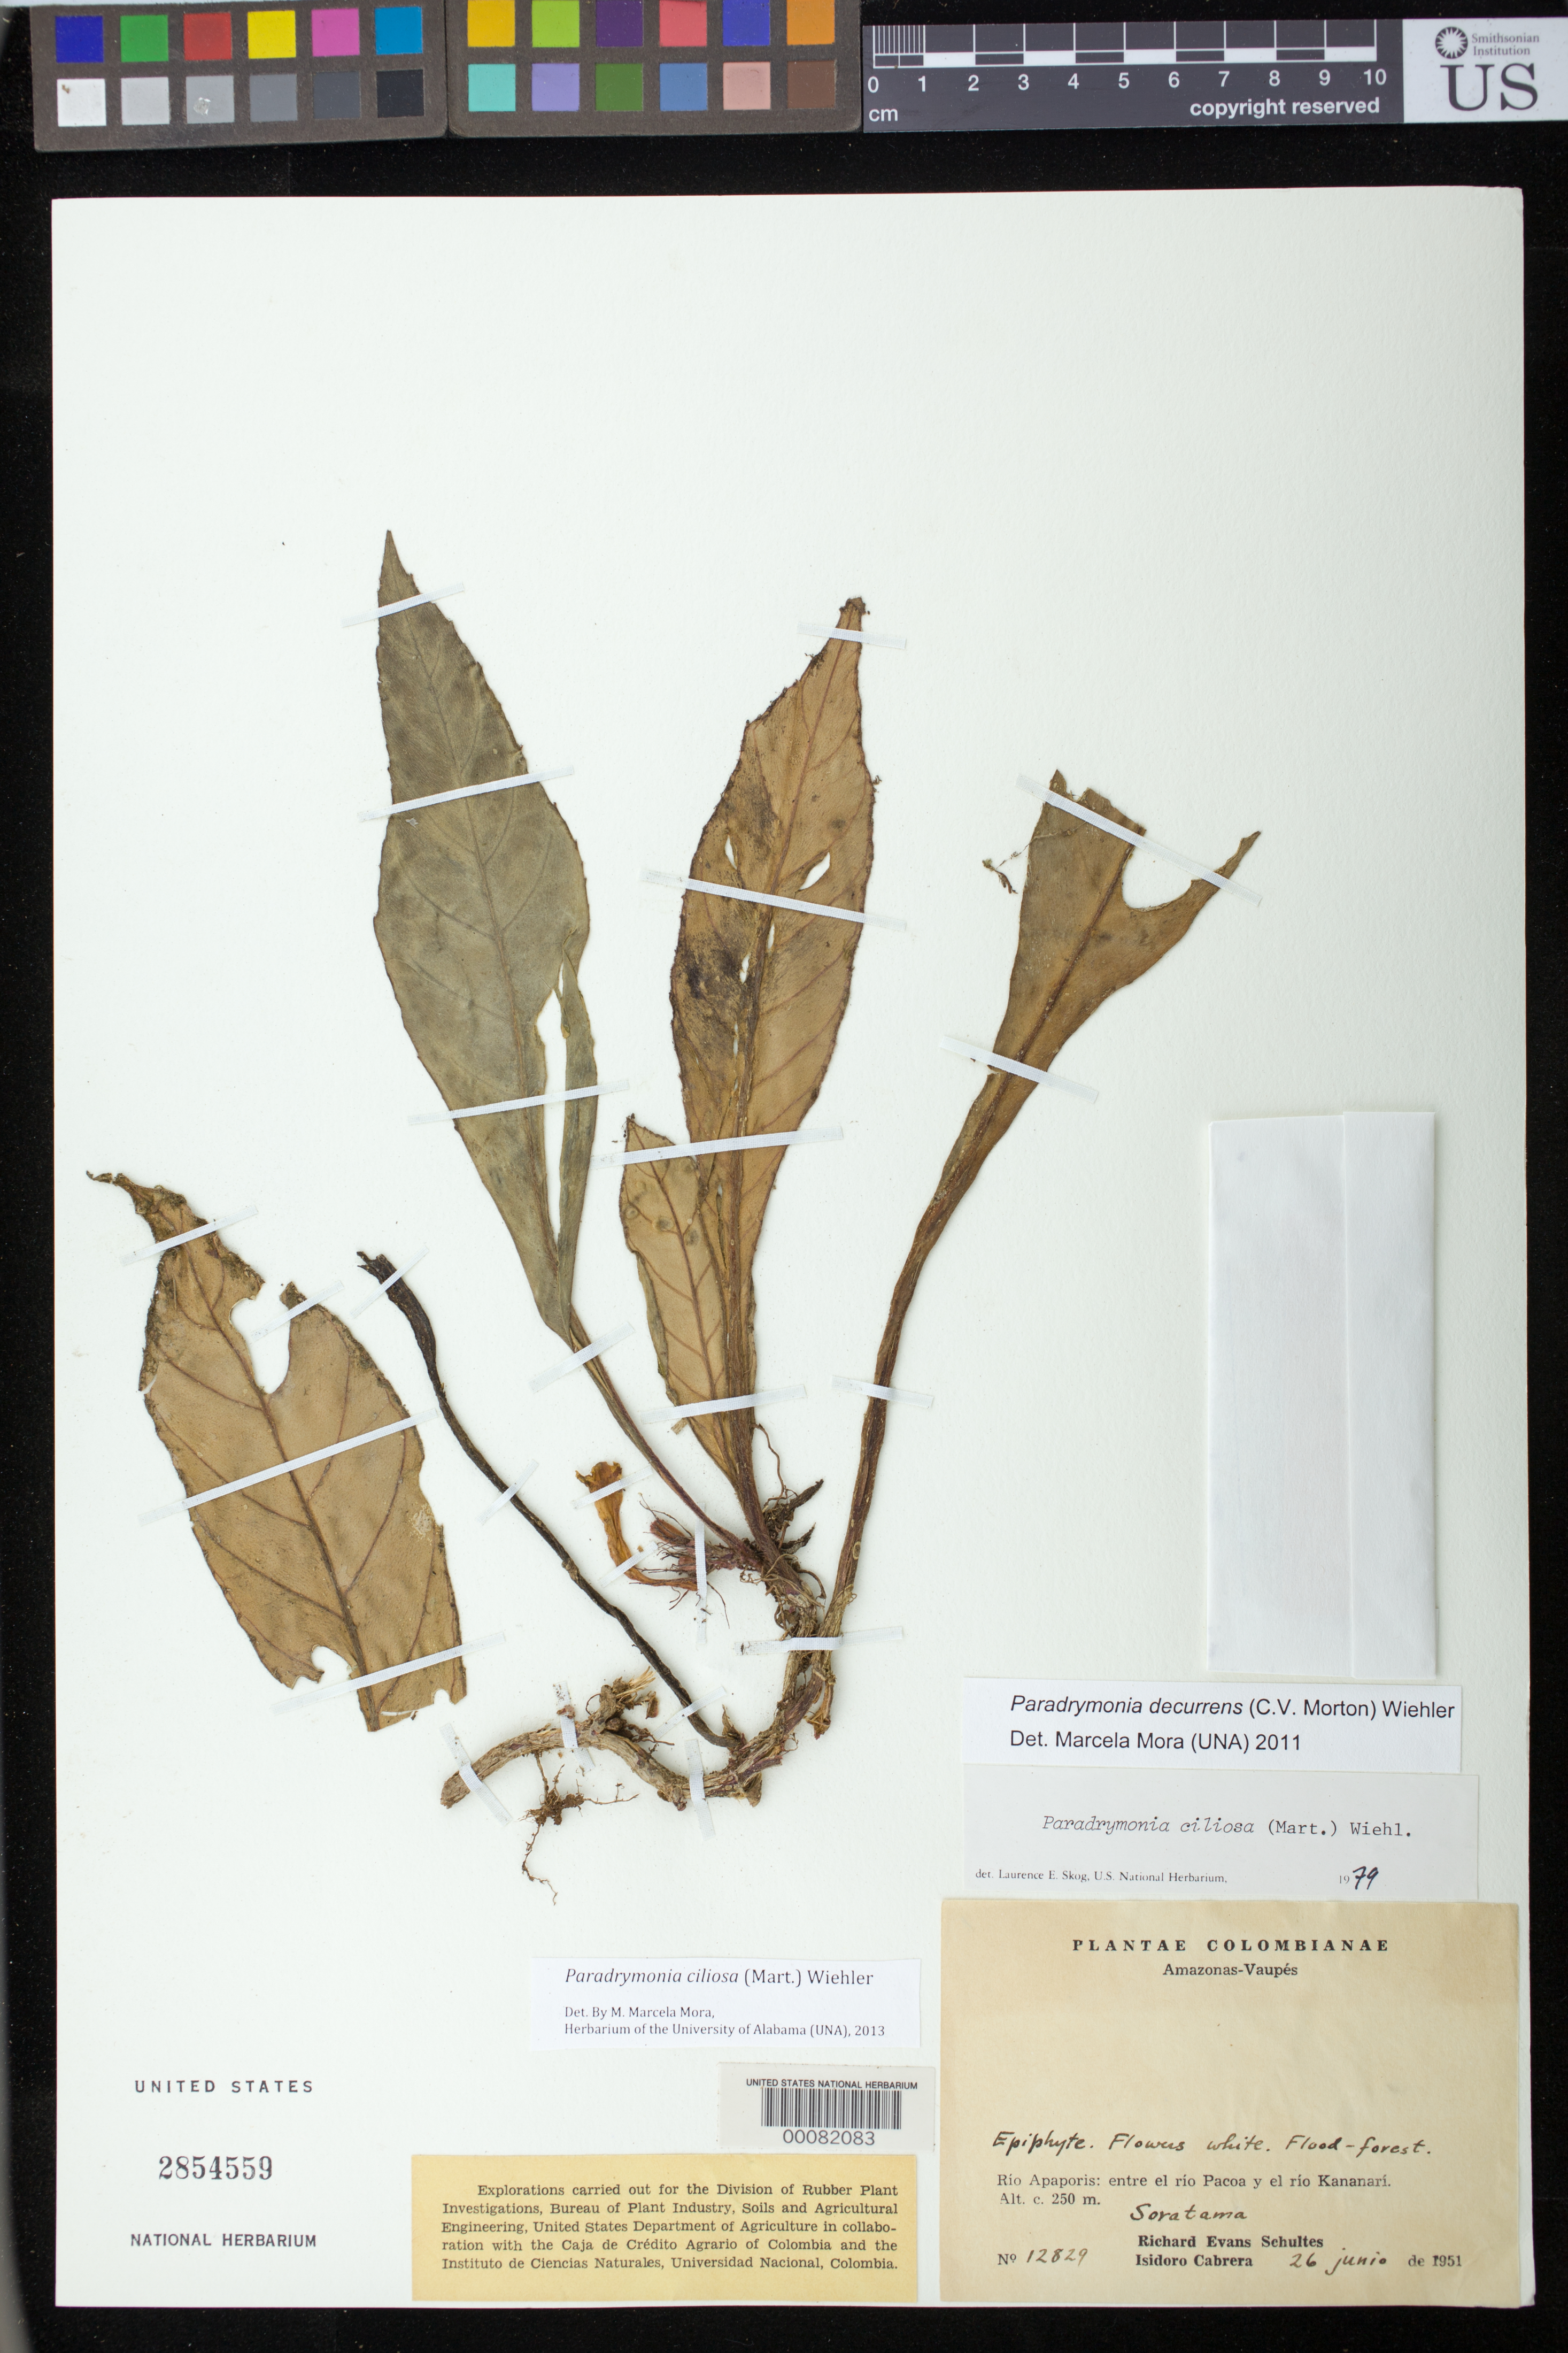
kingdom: Plantae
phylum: Tracheophyta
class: Magnoliopsida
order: Lamiales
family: Gesneriaceae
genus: Paradrymonia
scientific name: Paradrymonia ciliosa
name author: (Mart.) Wiehler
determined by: Mora, M. Marcela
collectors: R. E. Schultes & I. Cabrera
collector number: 12829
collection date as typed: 26 Jun 1951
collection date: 1951-06-26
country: Colombia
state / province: Amazônas / Vaupés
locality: Rio Apaporis, between Pacoa and Kananari Rivers, Soratama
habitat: Flood-forest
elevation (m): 250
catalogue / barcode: US 2854559